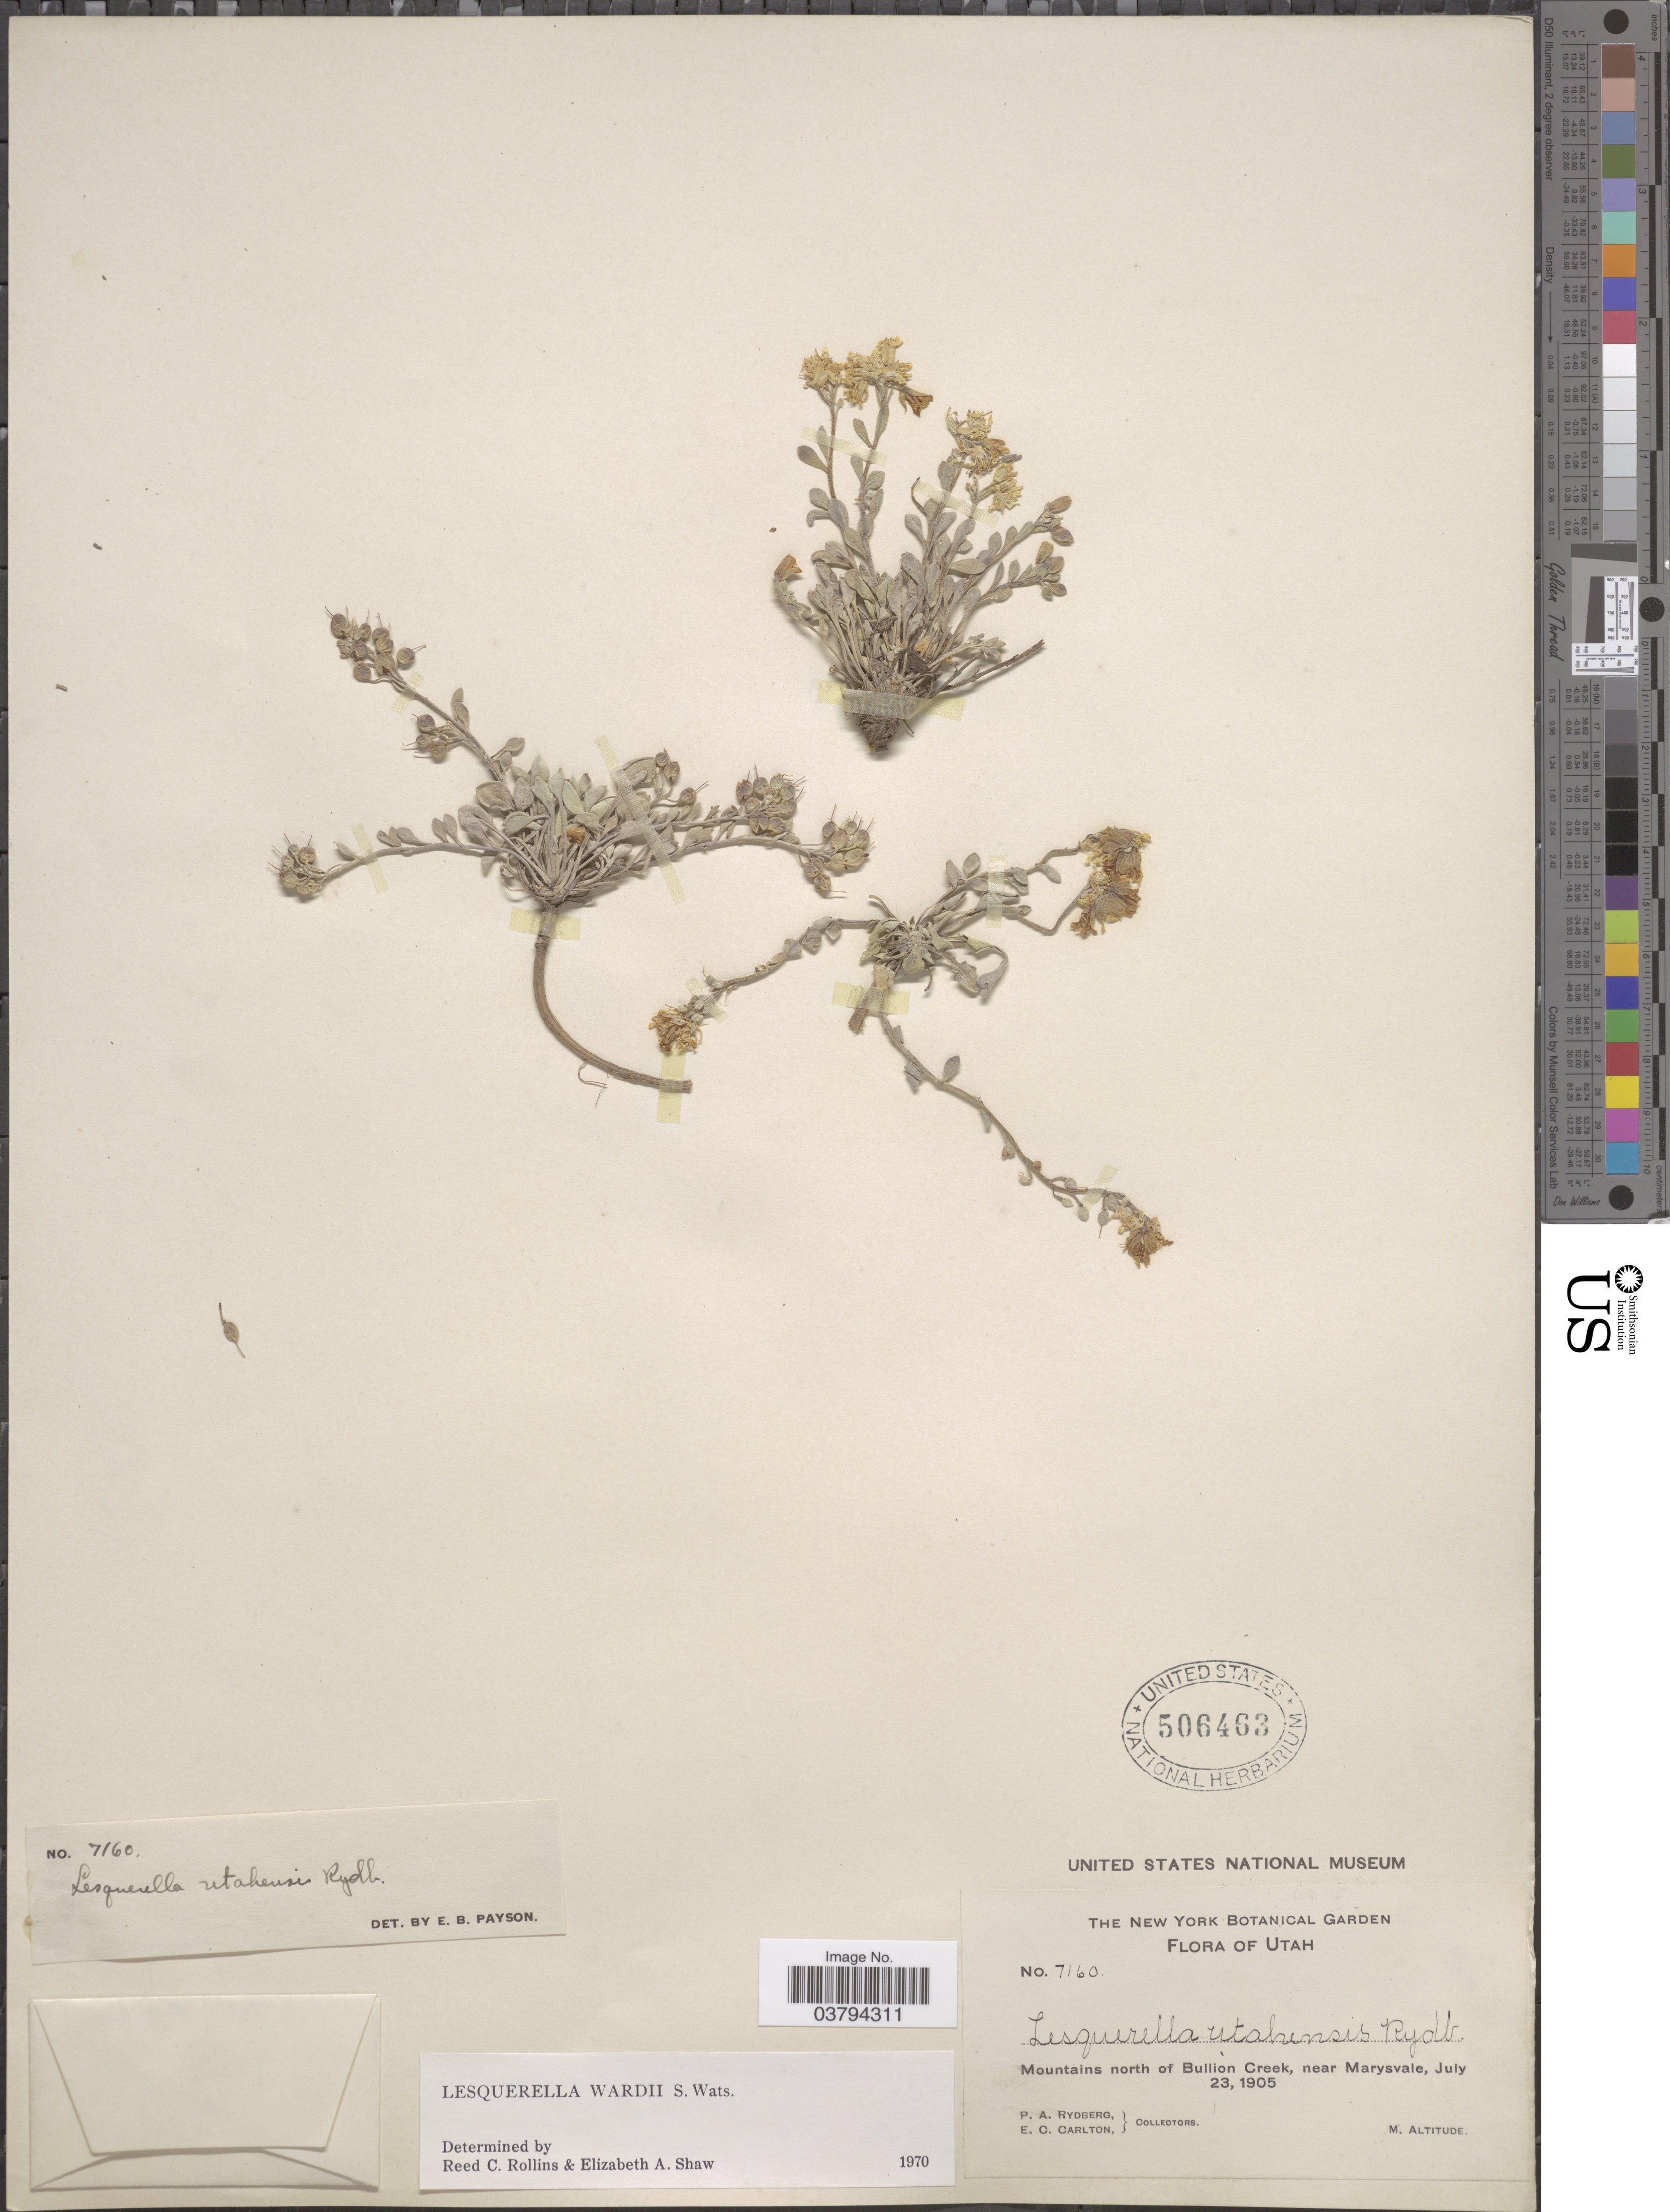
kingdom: Plantae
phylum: Tracheophyta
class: Magnoliopsida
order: Brassicales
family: Brassicaceae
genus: Lesquerella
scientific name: Lesquerella wardii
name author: S. Watson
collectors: P. A. Rydberg & E. Carlton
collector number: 7160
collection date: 1905-07-23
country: United States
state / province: Utah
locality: Mountains north of Bullion Creek, near Marysvale.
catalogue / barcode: US 506463